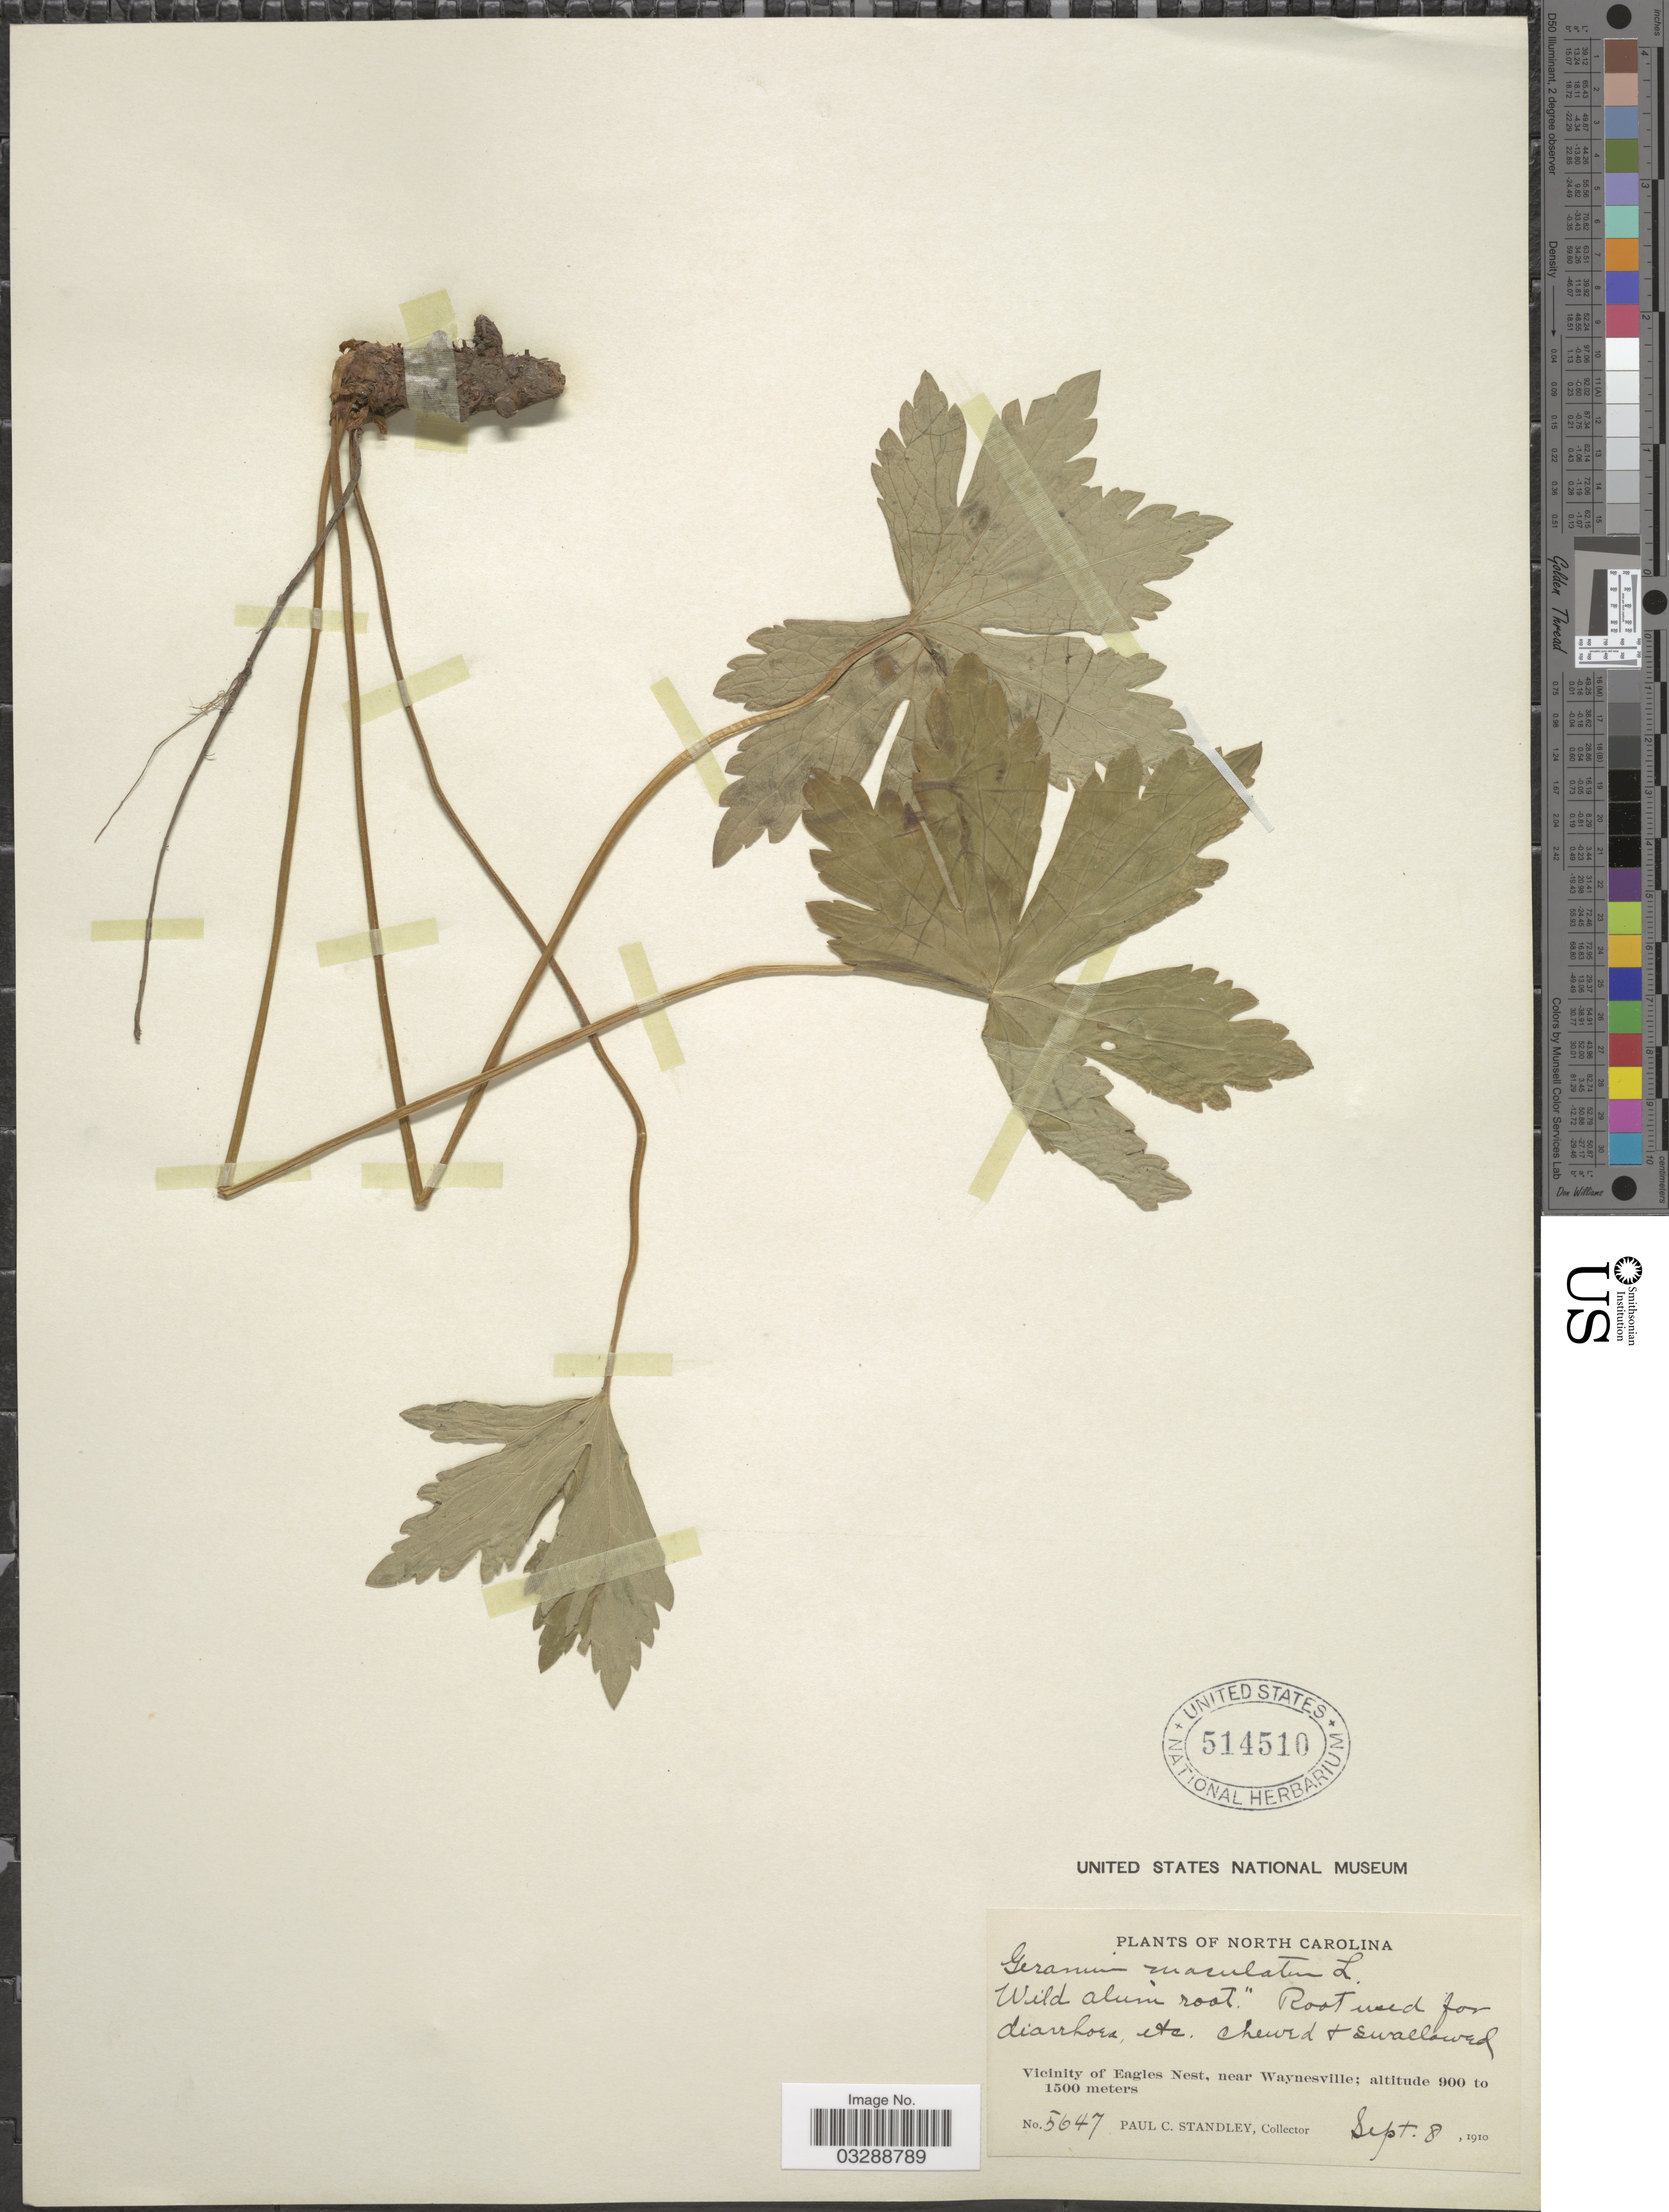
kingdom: Plantae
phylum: Tracheophyta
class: Magnoliopsida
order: Geraniales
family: Geraniaceae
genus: Geranium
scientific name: Geranium maculatum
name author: L.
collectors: P. C. Standley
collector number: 5647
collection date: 1910-09-08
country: United States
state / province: North Carolina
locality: Vicinity of Eagles Nest, near Waynesville.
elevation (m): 900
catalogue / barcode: US 514510